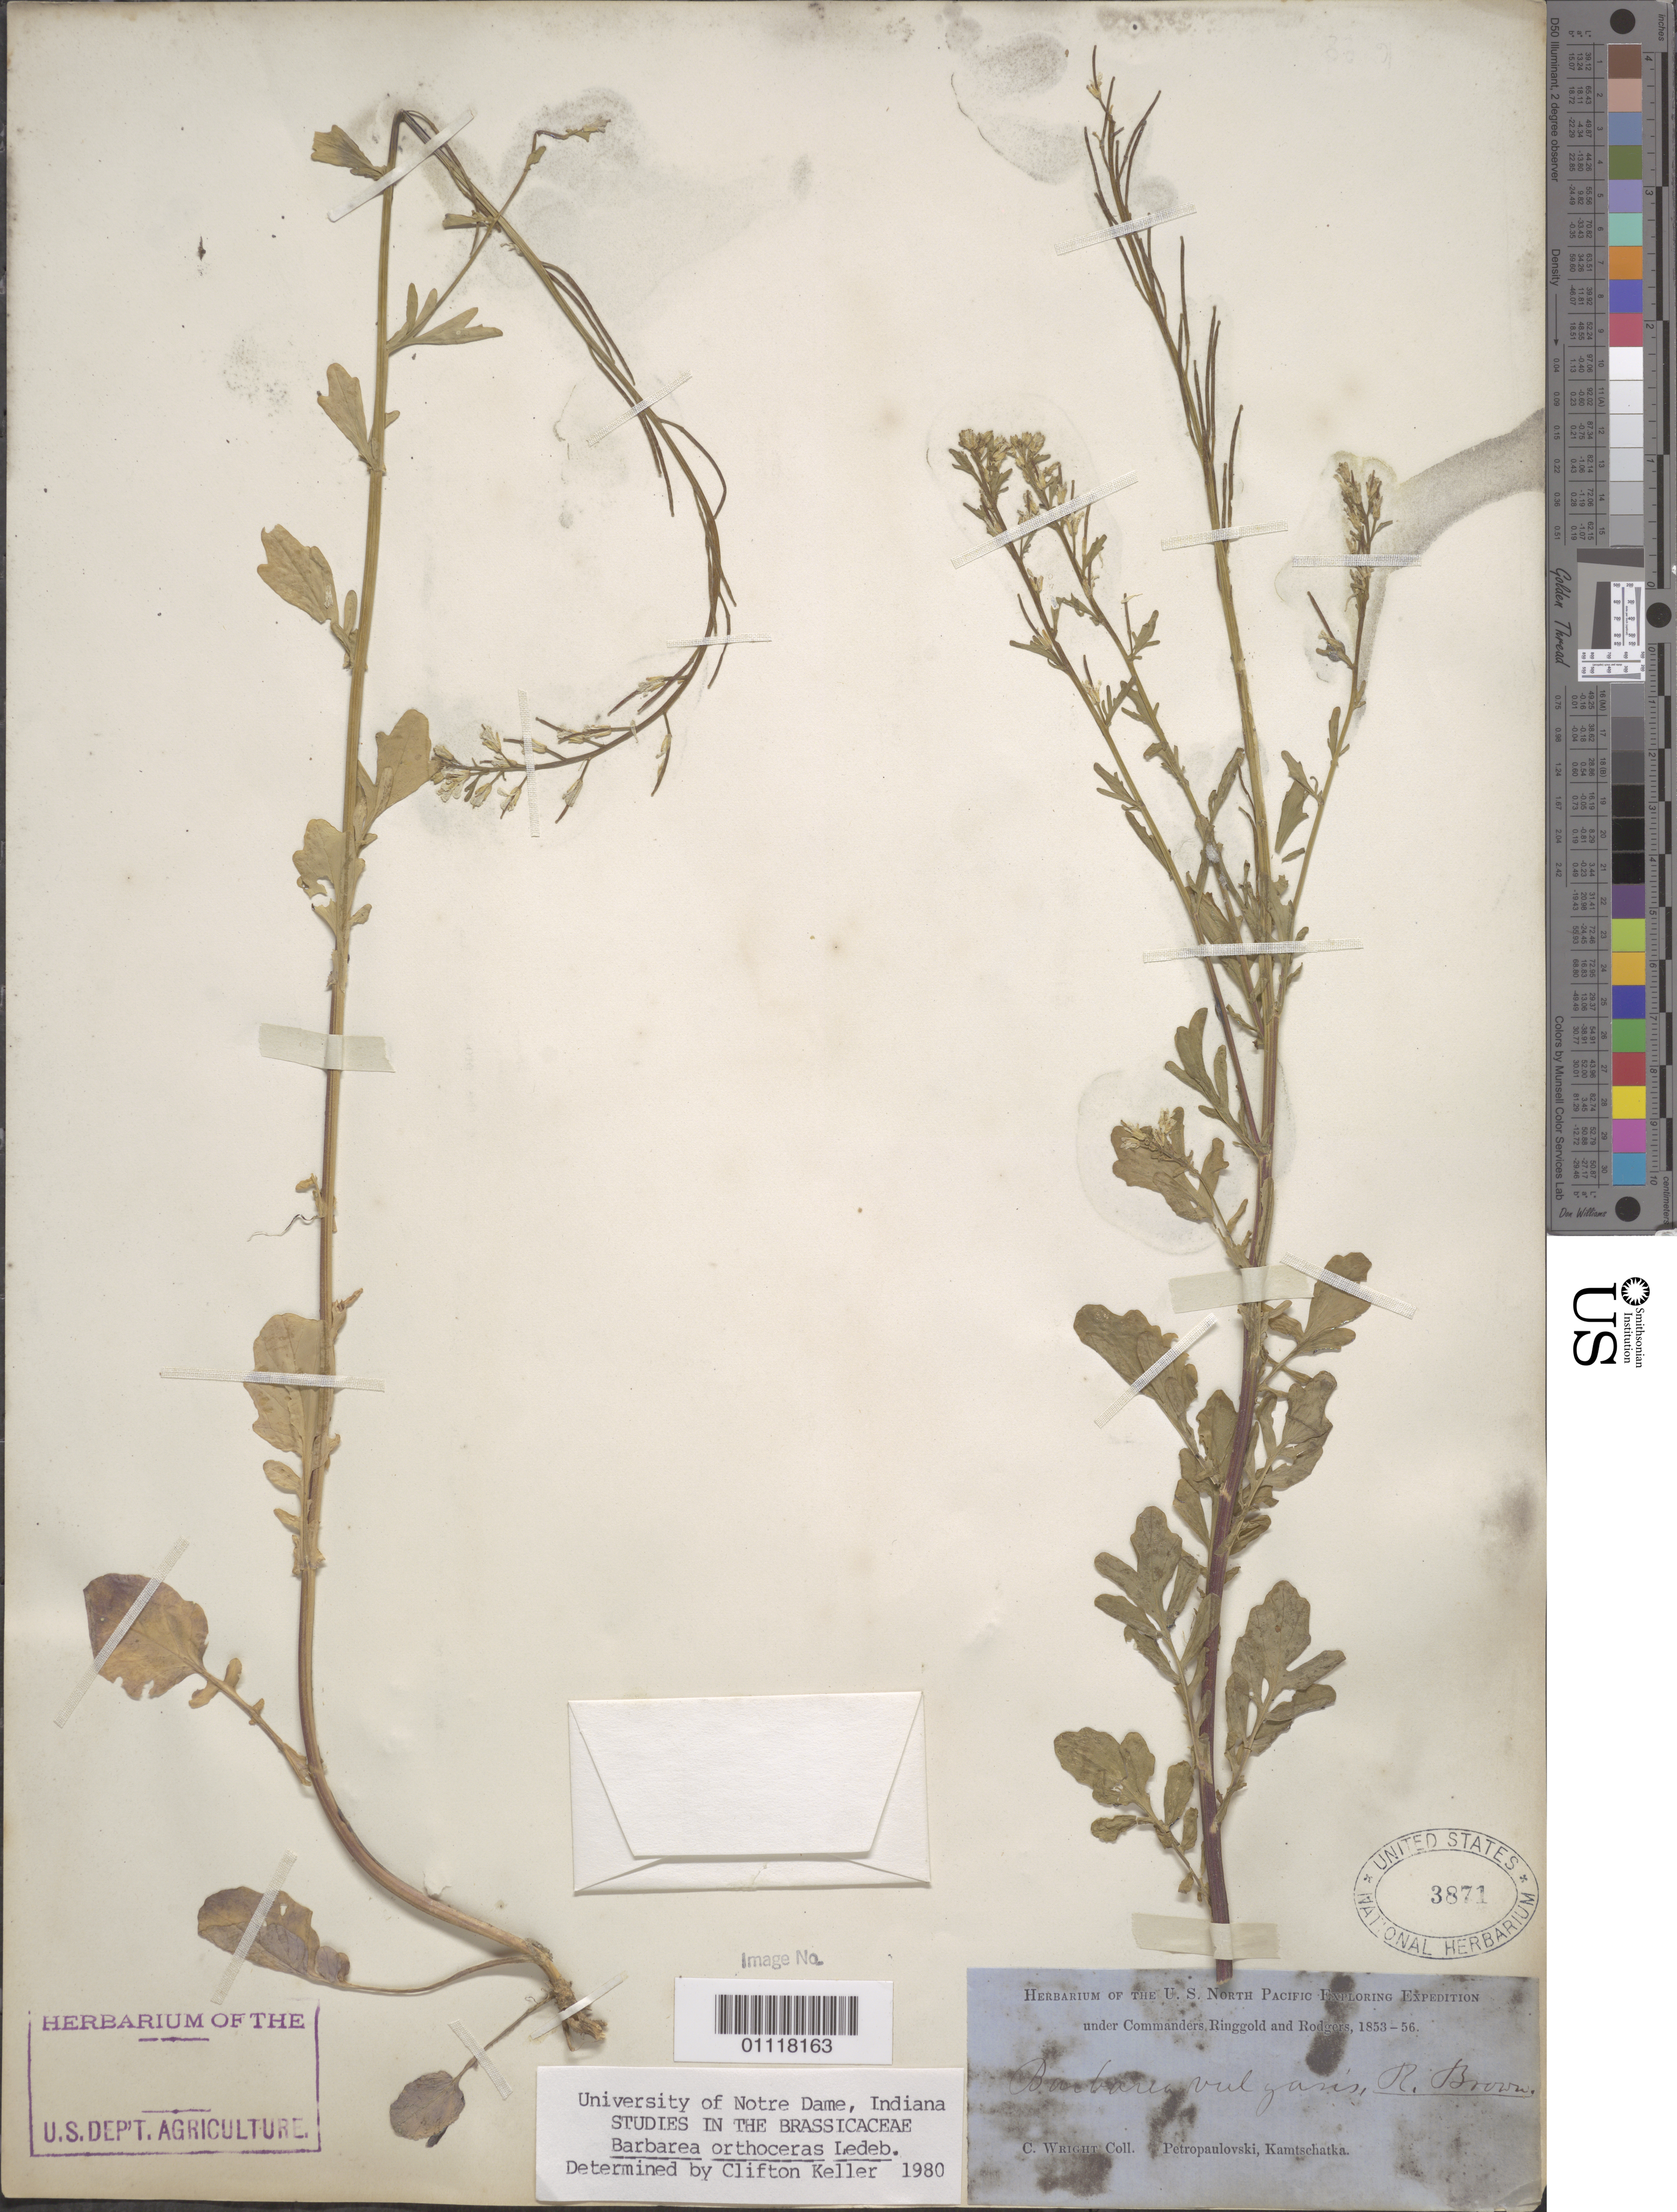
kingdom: Plantae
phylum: Tracheophyta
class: Magnoliopsida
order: Brassicales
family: Brassicaceae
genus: Barbarea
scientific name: Barbarea orthoceras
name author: Ledeb.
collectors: C. Wright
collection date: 1853/1856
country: Russian Federation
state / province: Kamchatka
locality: Petropaulovski.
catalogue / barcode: US 3871